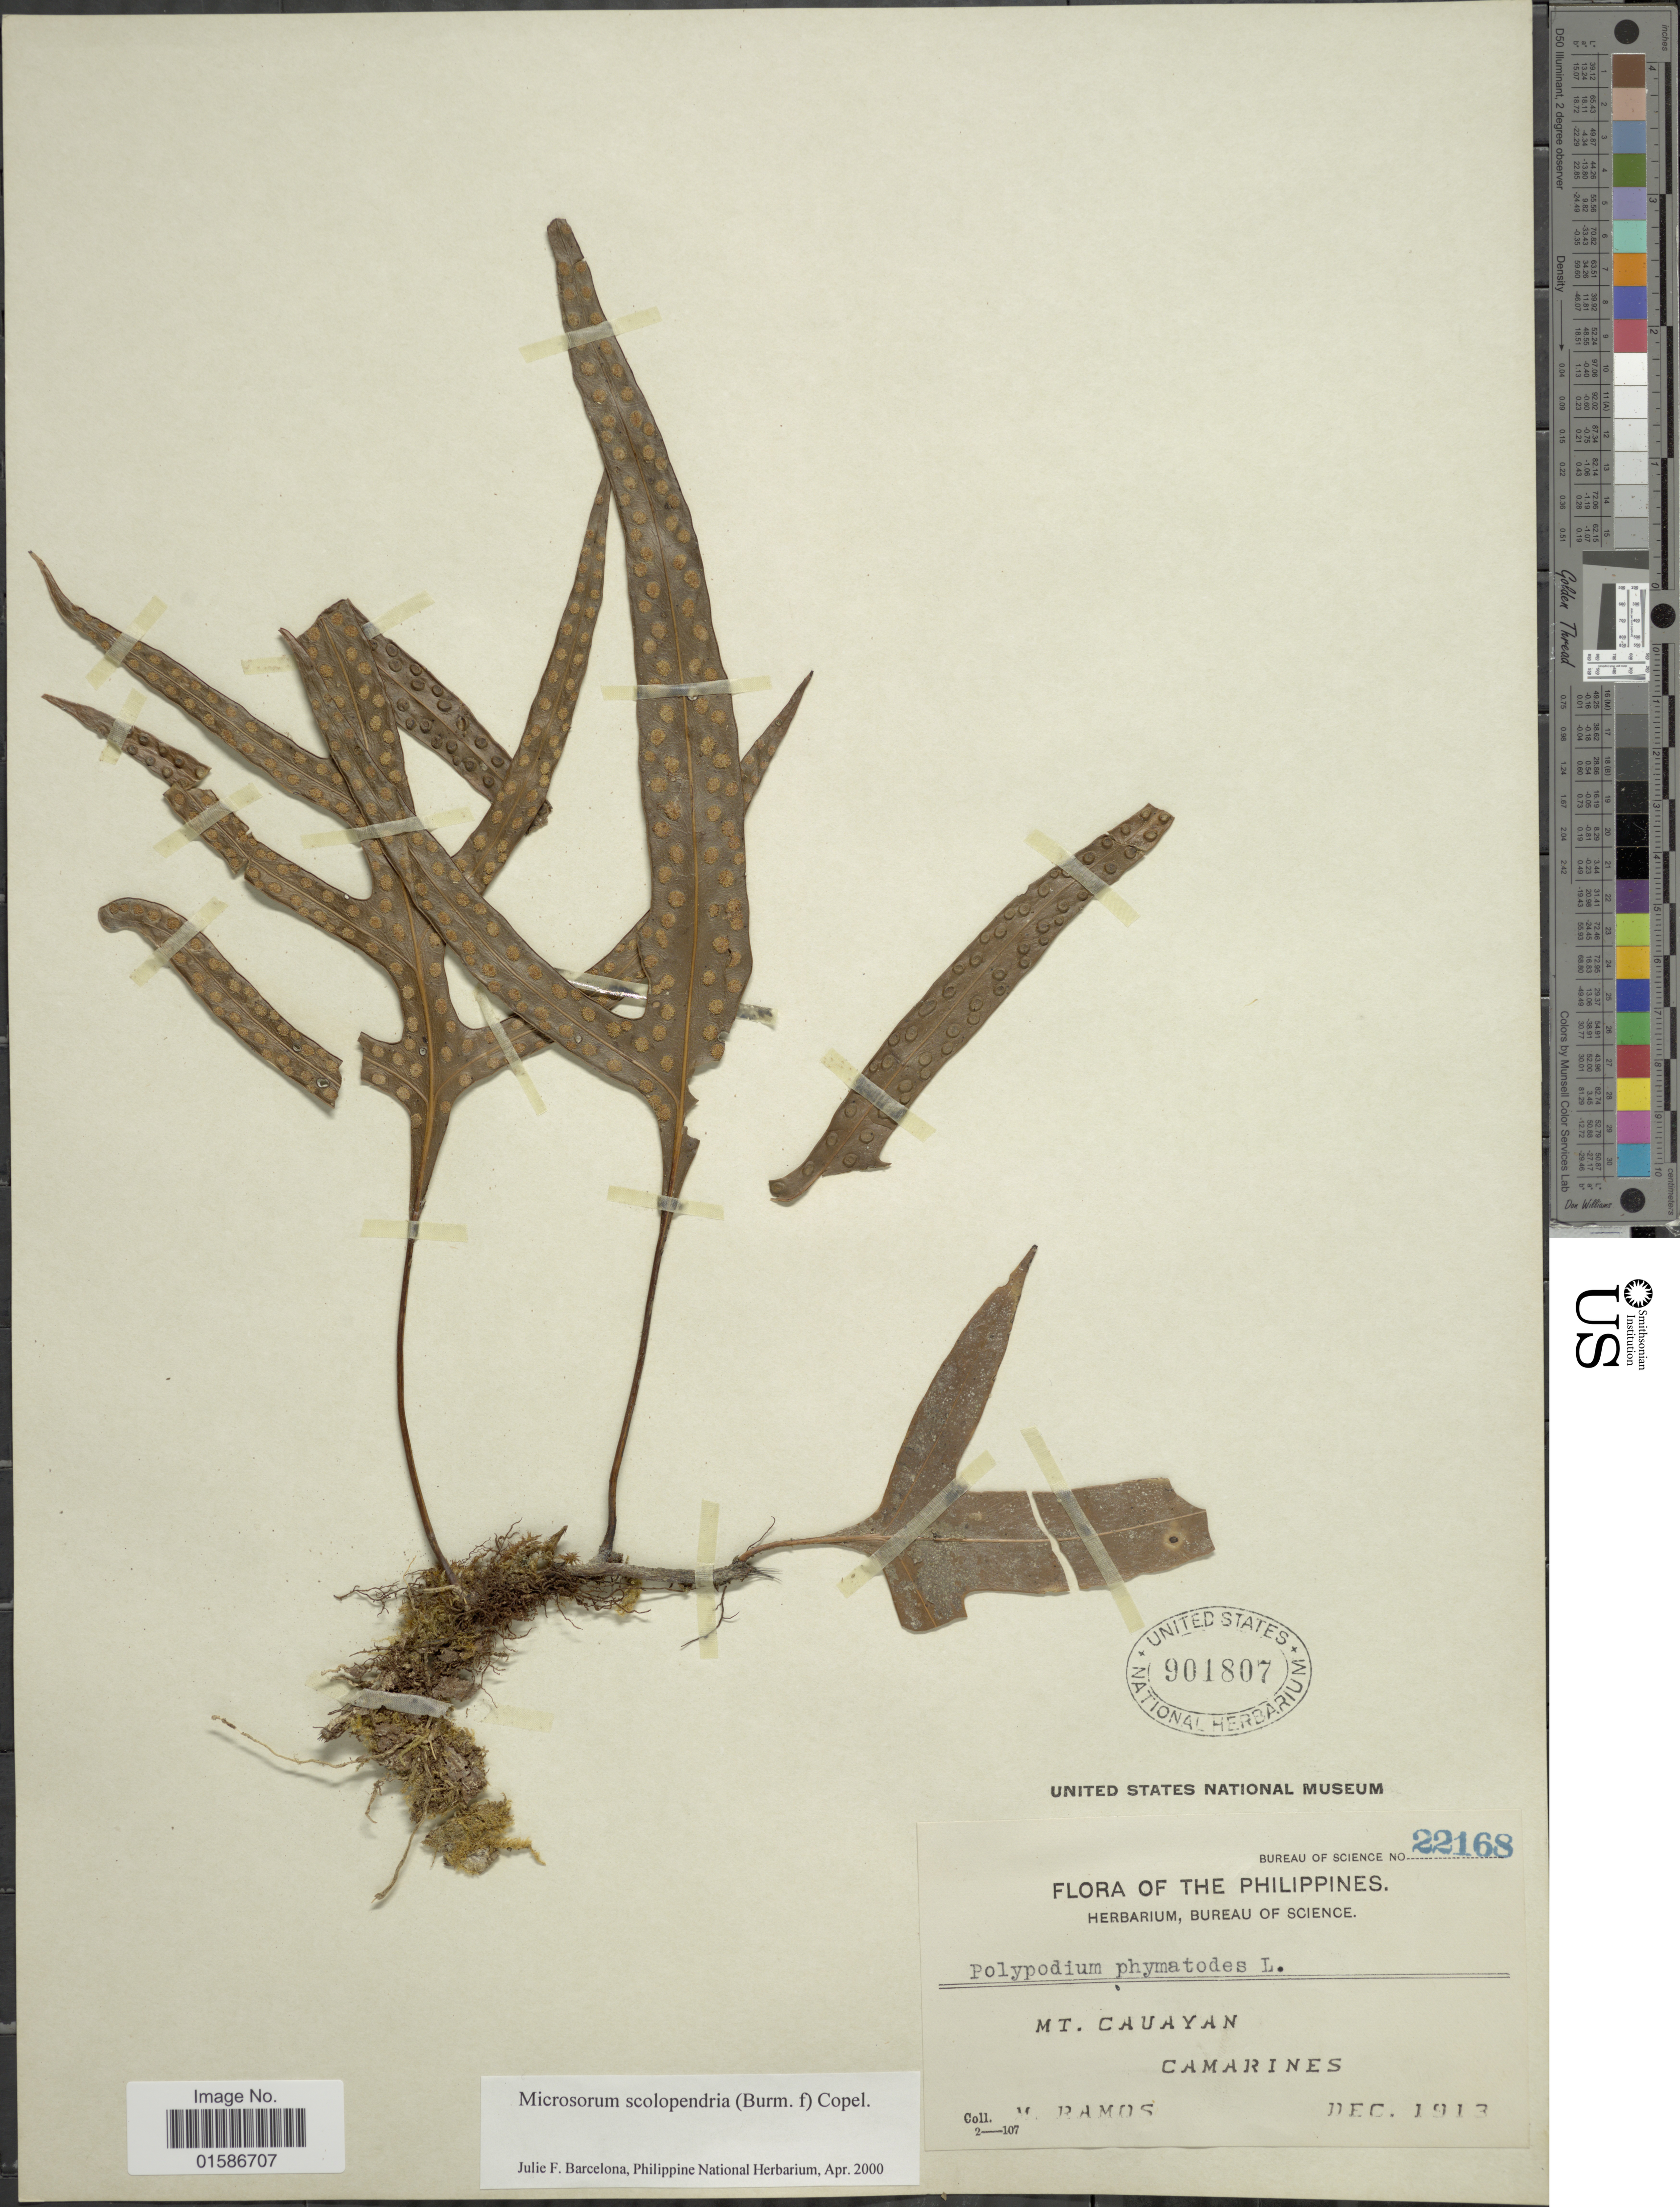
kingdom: Plantae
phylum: Tracheophyta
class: Polypodiopsida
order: Polypodiales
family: Polypodiaceae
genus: Microsorum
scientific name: Microsorum scolopendria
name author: (Burm. f.) Copel.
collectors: M. Ramos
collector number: Bureau of Science 22168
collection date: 1913-12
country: Philippines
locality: Mt Cauayan, Camarines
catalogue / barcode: US 901807